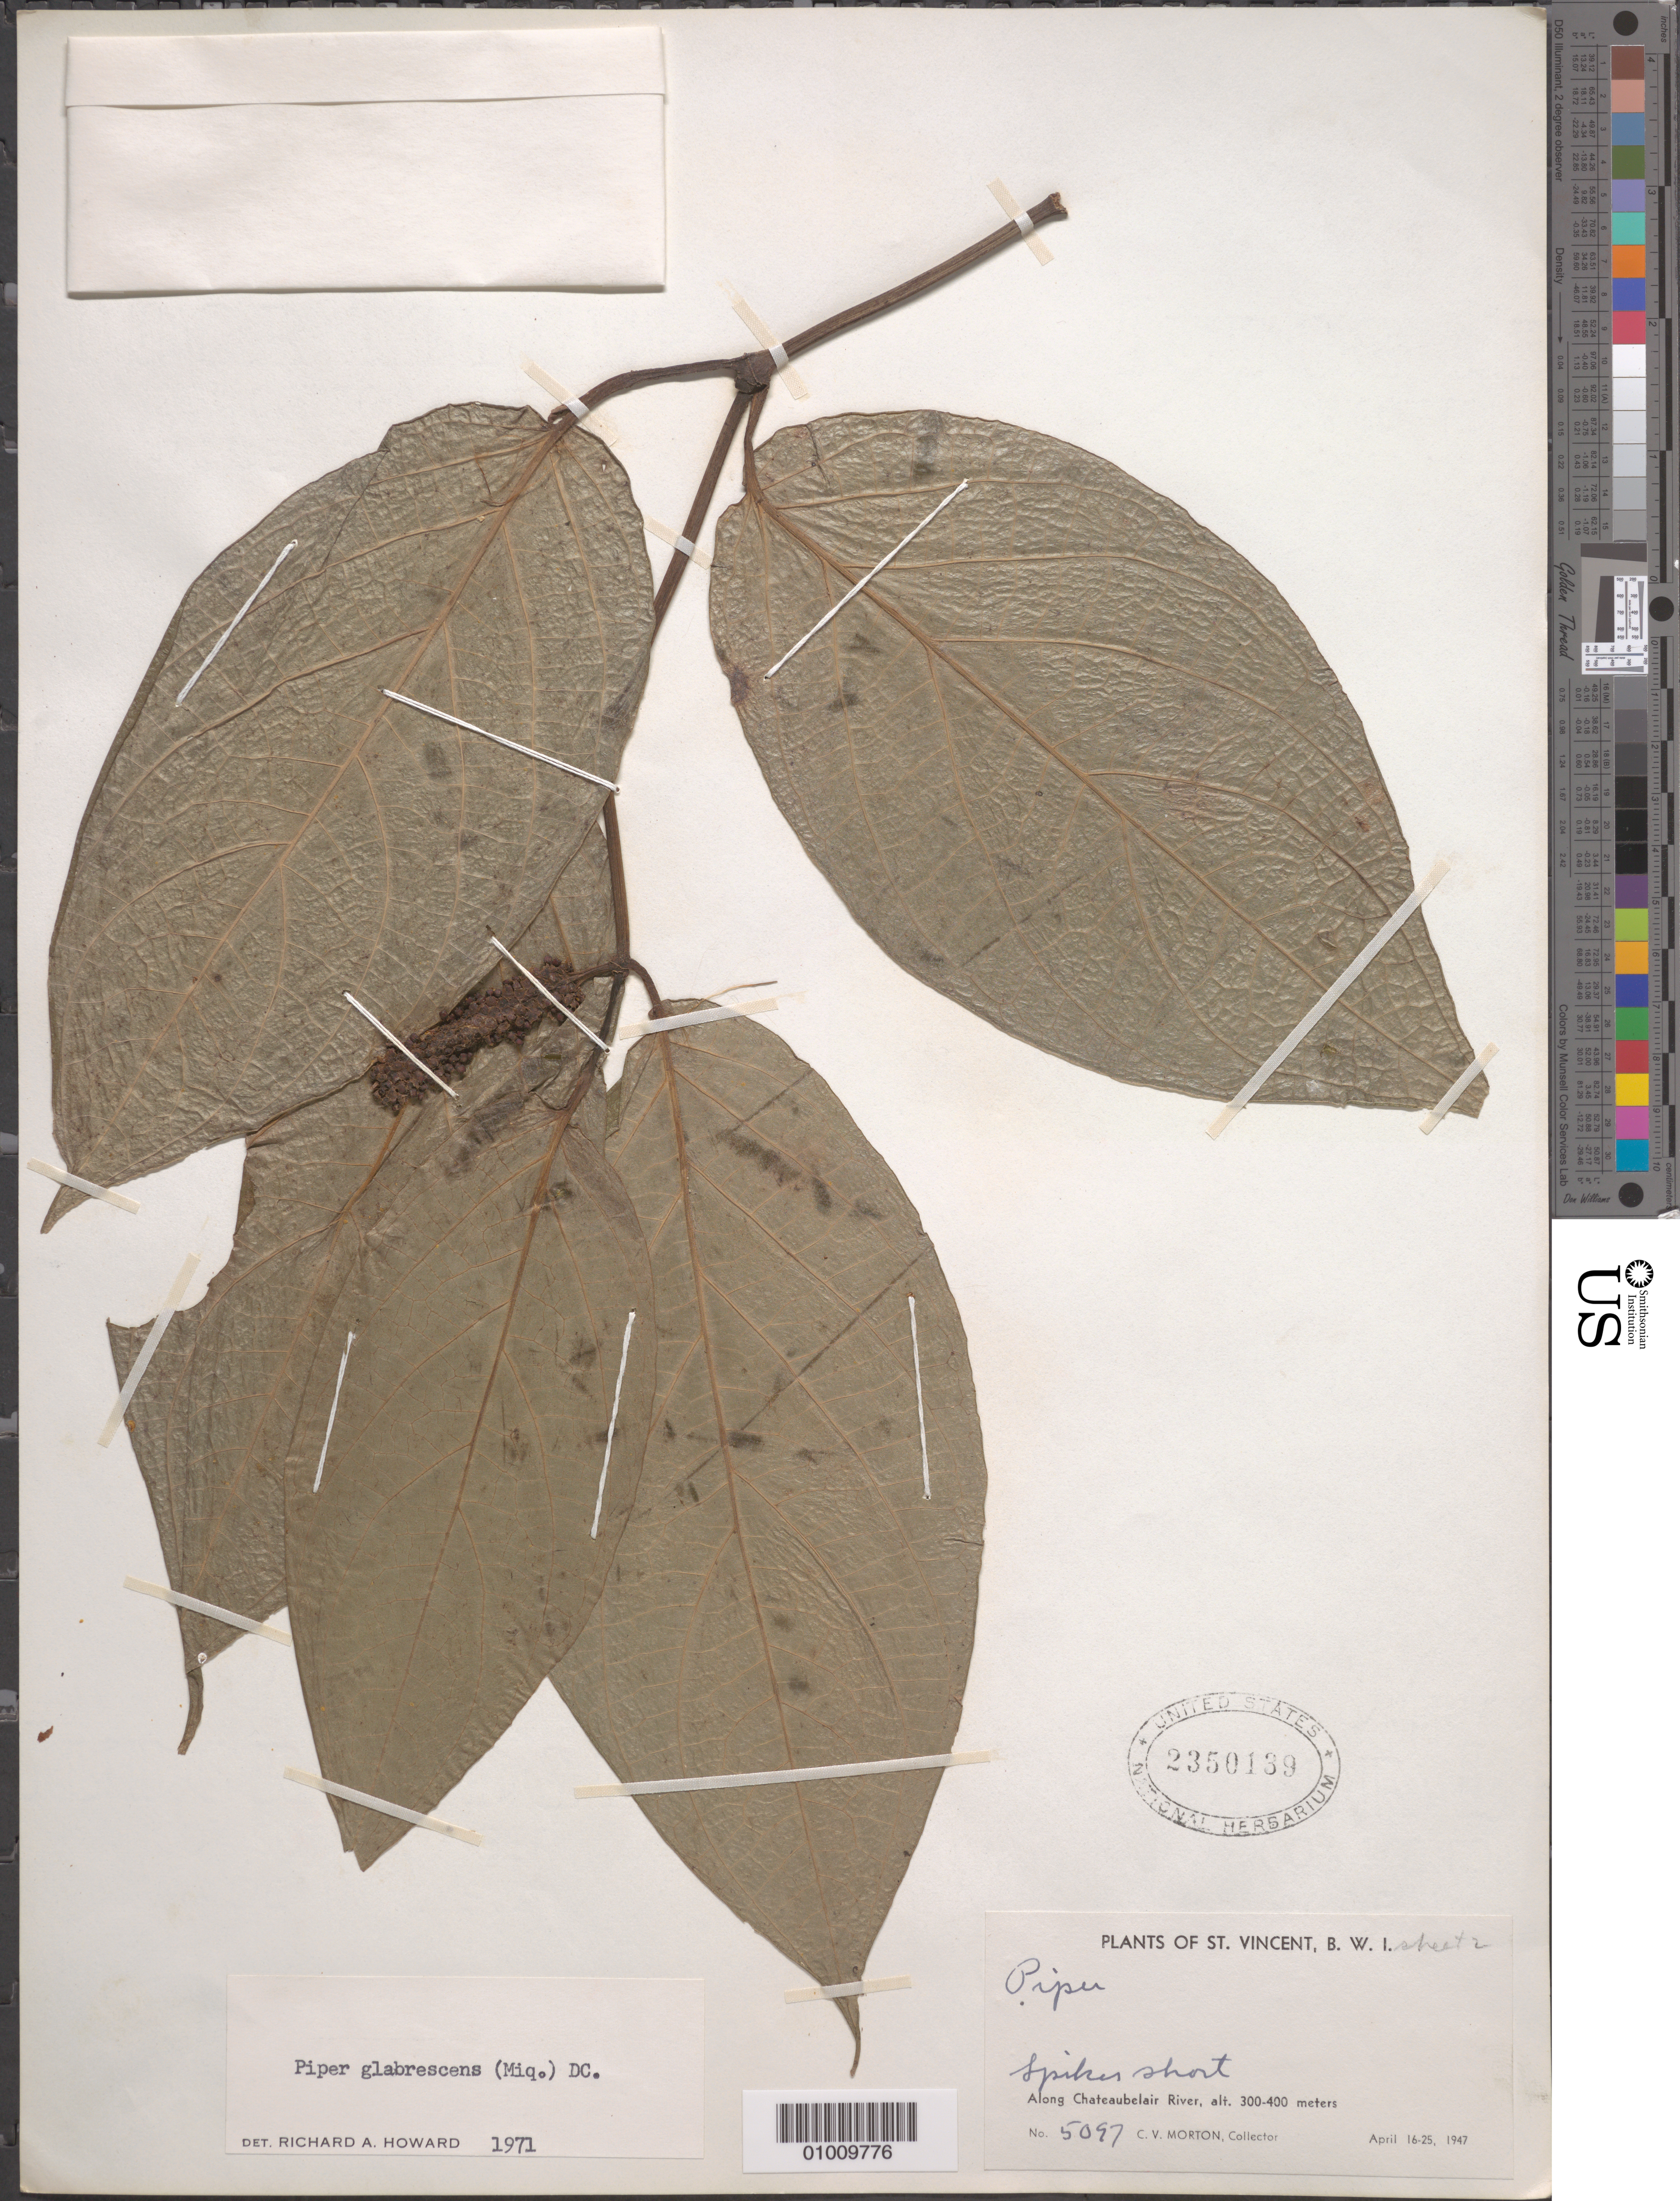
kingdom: Plantae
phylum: Tracheophyta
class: Magnoliopsida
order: Piperales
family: Piperaceae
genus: Piper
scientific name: Piper glabrescens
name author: (Miq.) C. DC.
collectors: C. V. Morton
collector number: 5097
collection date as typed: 16 Apr 1947 to 25 Apr 1947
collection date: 1947-04-16/1947-04-25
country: St. Vincent - Grenadines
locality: Along Chateaubelair River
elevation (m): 300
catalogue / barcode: US 2350139